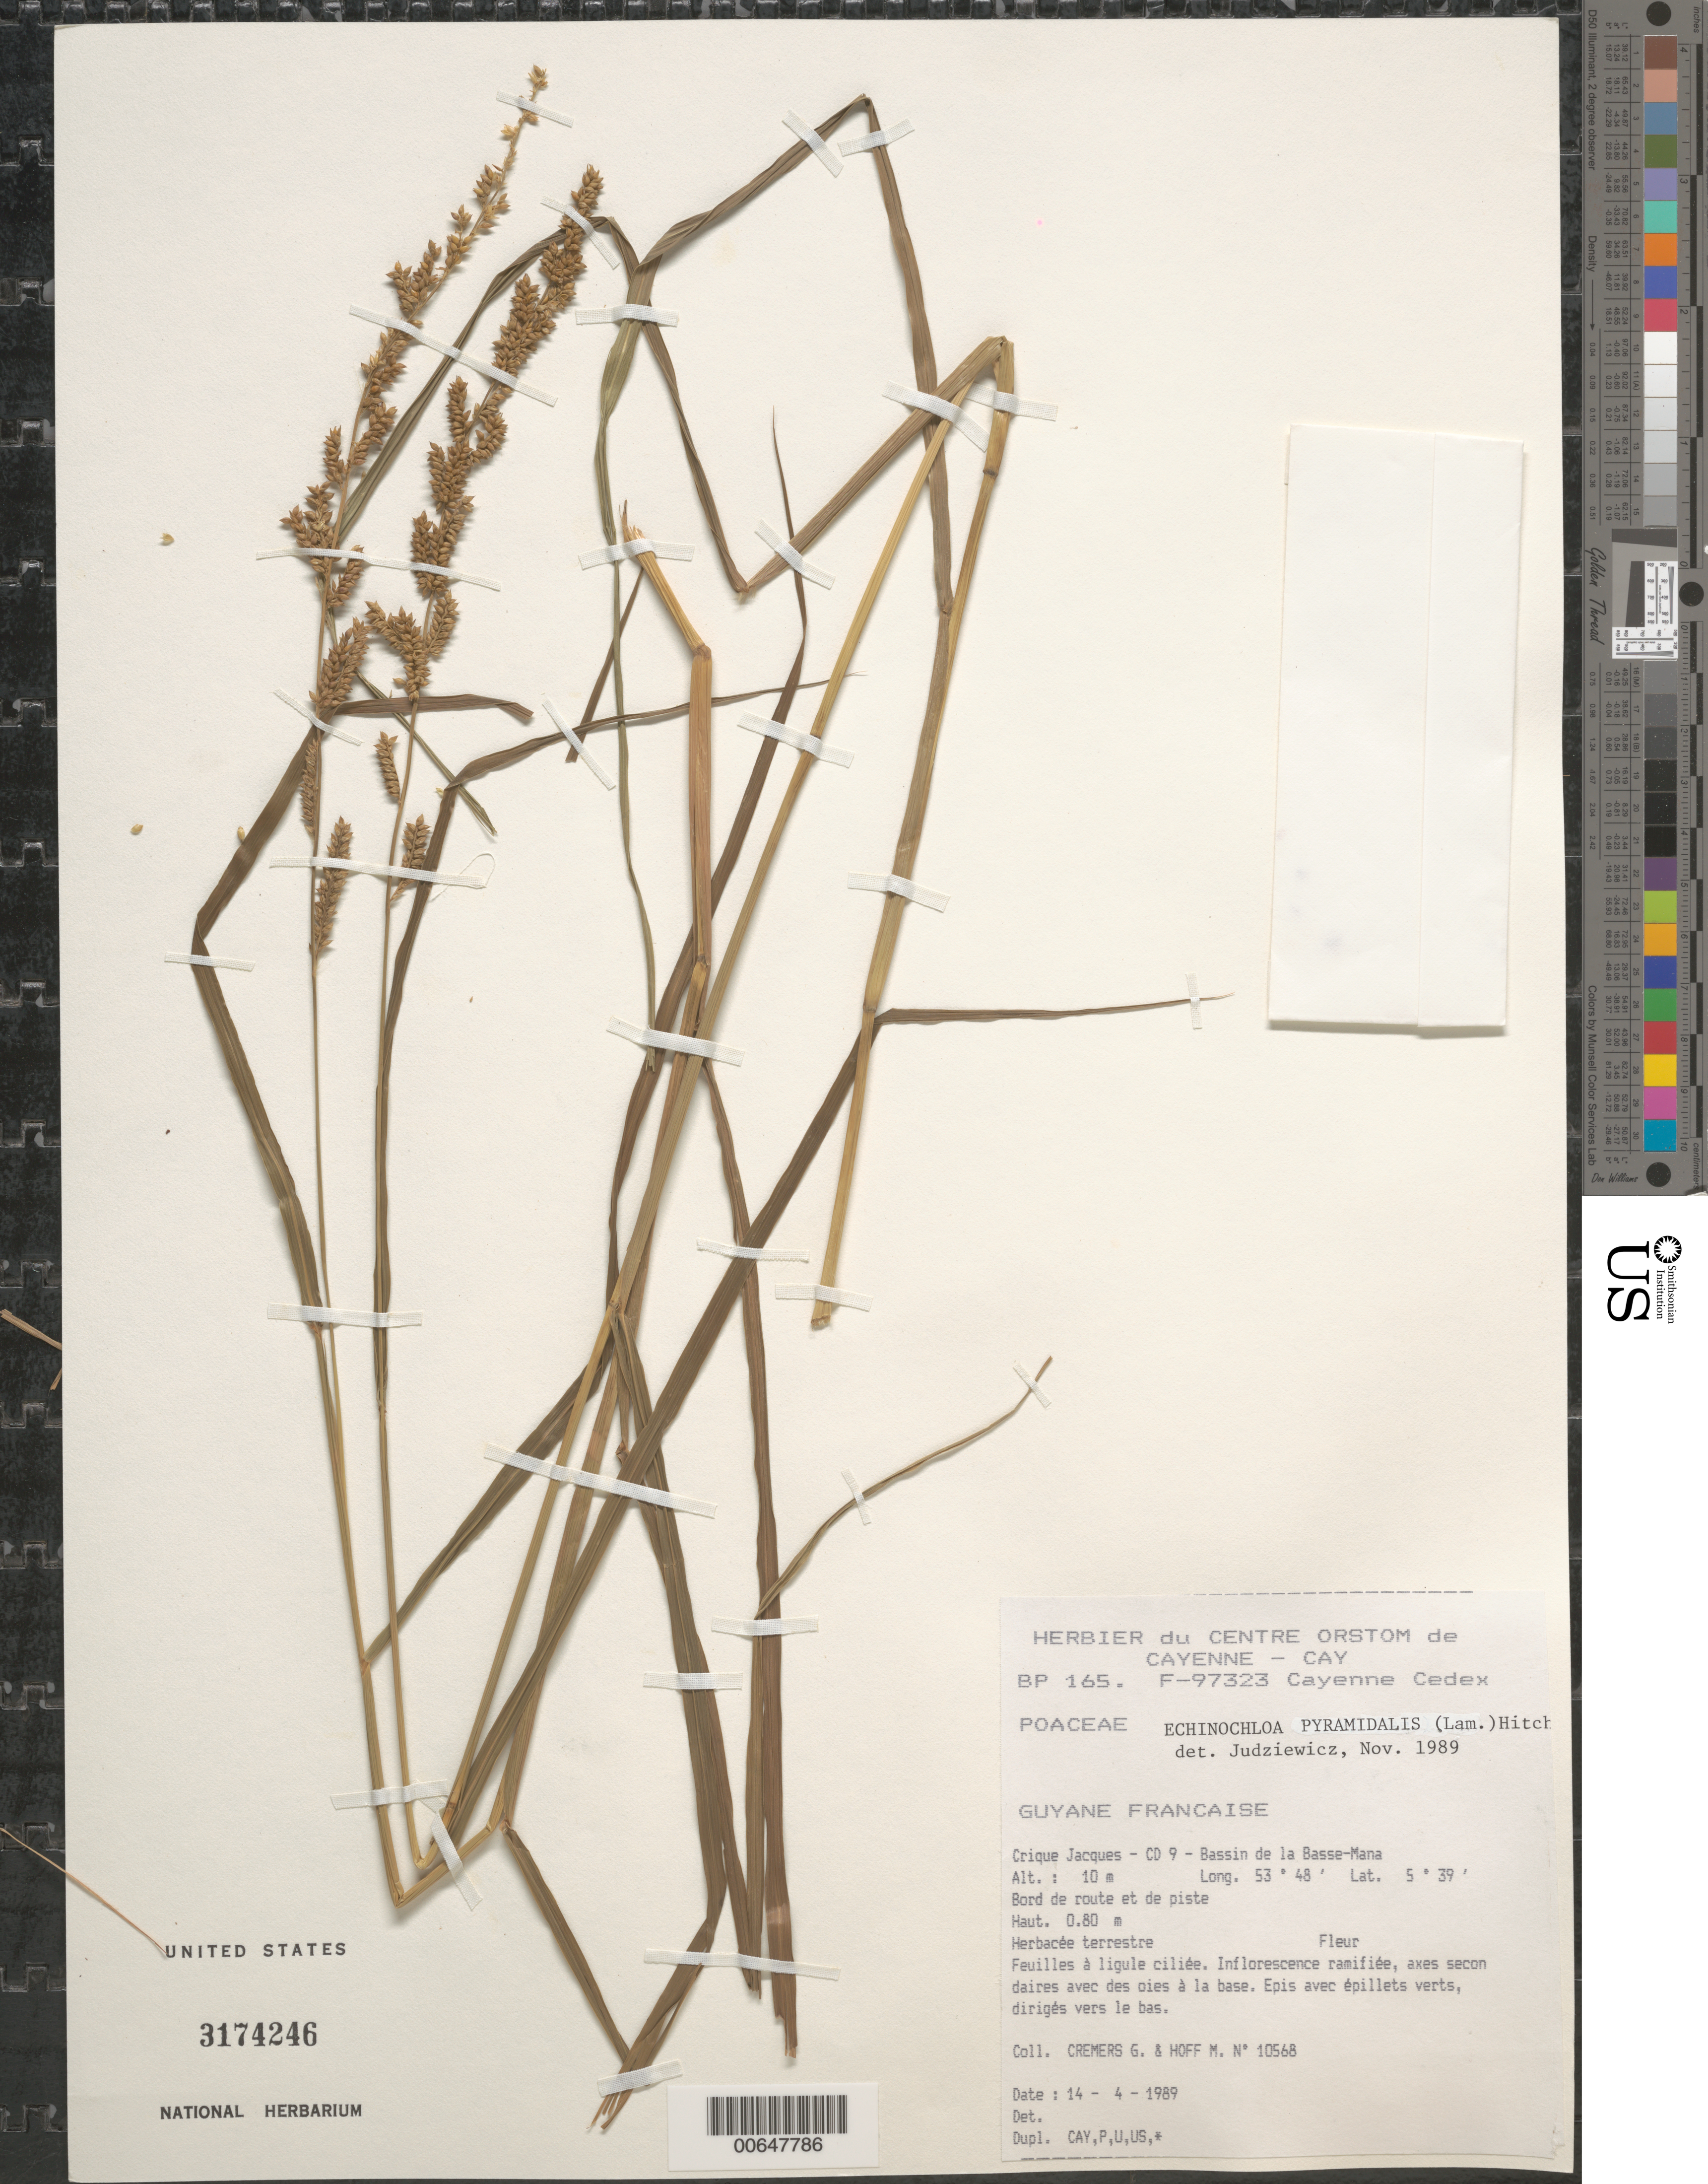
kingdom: Plantae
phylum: Tracheophyta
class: Liliopsida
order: Poales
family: Poaceae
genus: Echinochloa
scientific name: Echinochloa pyramidalis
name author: (Lam.) Hitchc. & Chase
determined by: Judziewicz, E. J.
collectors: G. Cremers & M. Hoff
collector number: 10568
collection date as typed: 14-Apr-89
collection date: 1989-04-14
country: French Guiana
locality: Crique Jacques, CD 9, Bassin de la Basse-Mana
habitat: Along road and trail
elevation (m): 10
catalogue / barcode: US 3174246